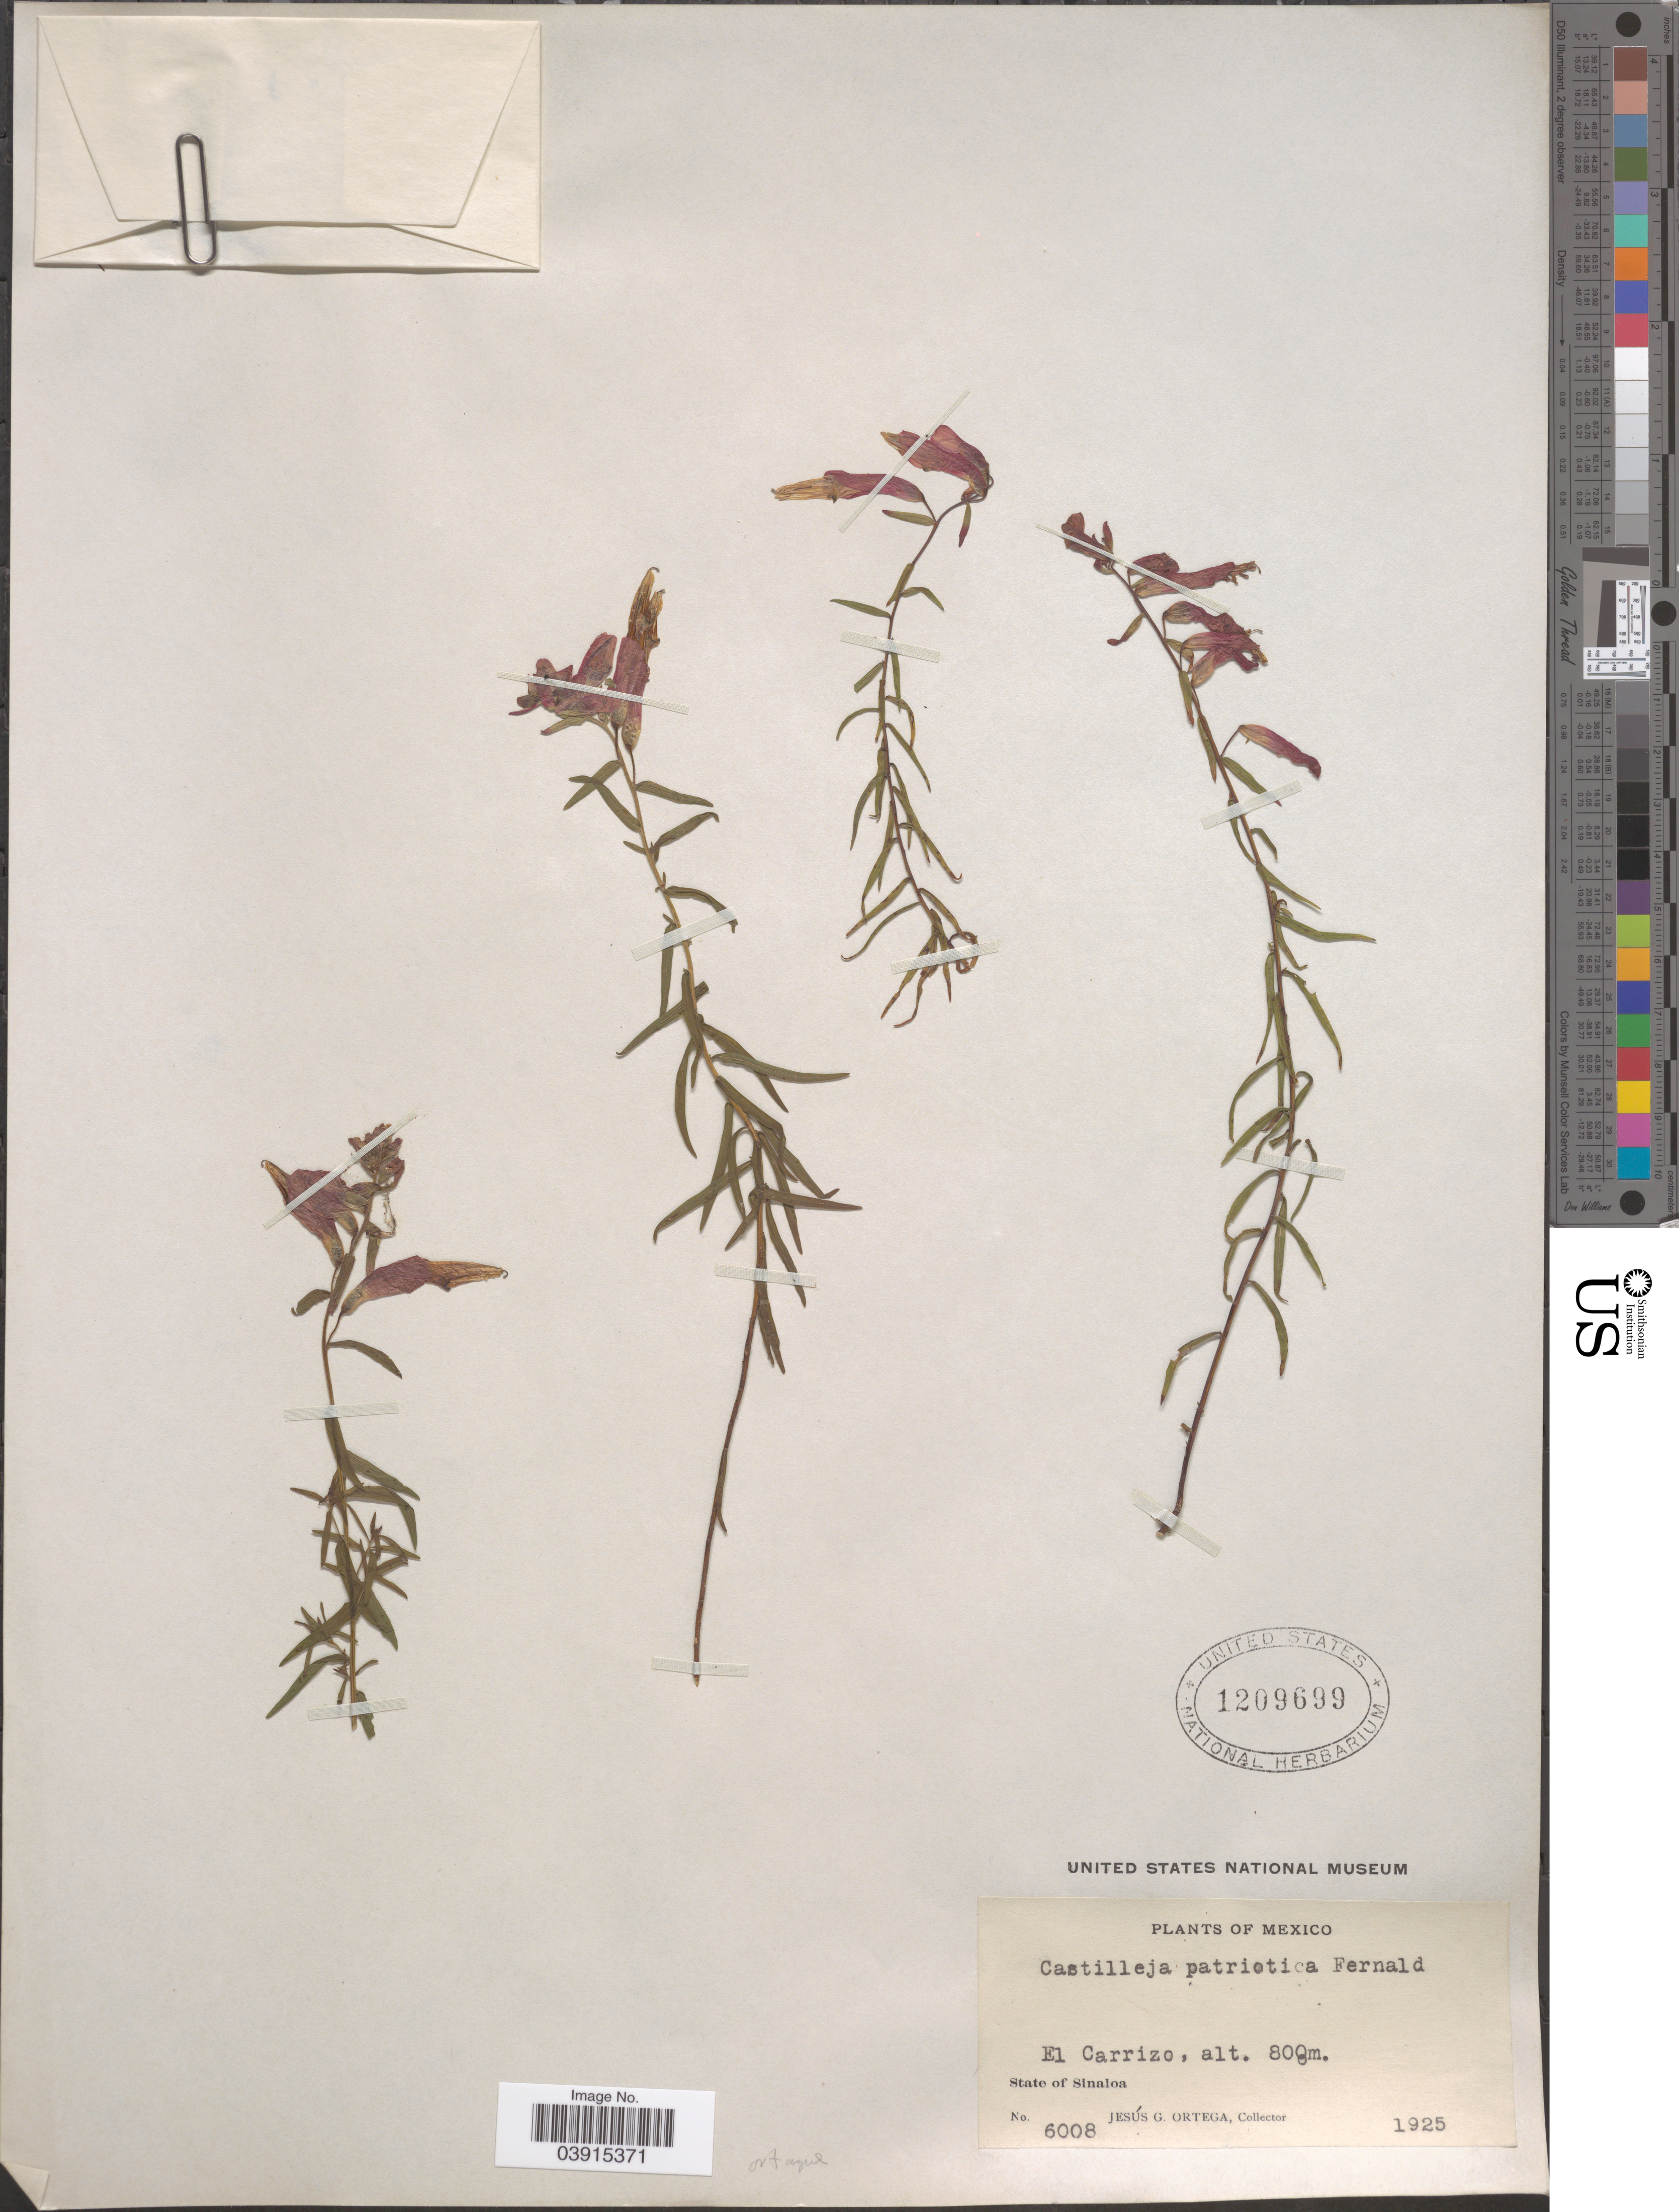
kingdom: Plantae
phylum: Tracheophyta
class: Magnoliopsida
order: Lamiales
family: Orobanchaceae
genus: Castilleja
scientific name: Castilleja ortegae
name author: Standl.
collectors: J. Ortega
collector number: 6008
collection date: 1925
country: Mexico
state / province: Sinaloa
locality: El Carrizo.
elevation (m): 800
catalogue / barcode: US 1209699